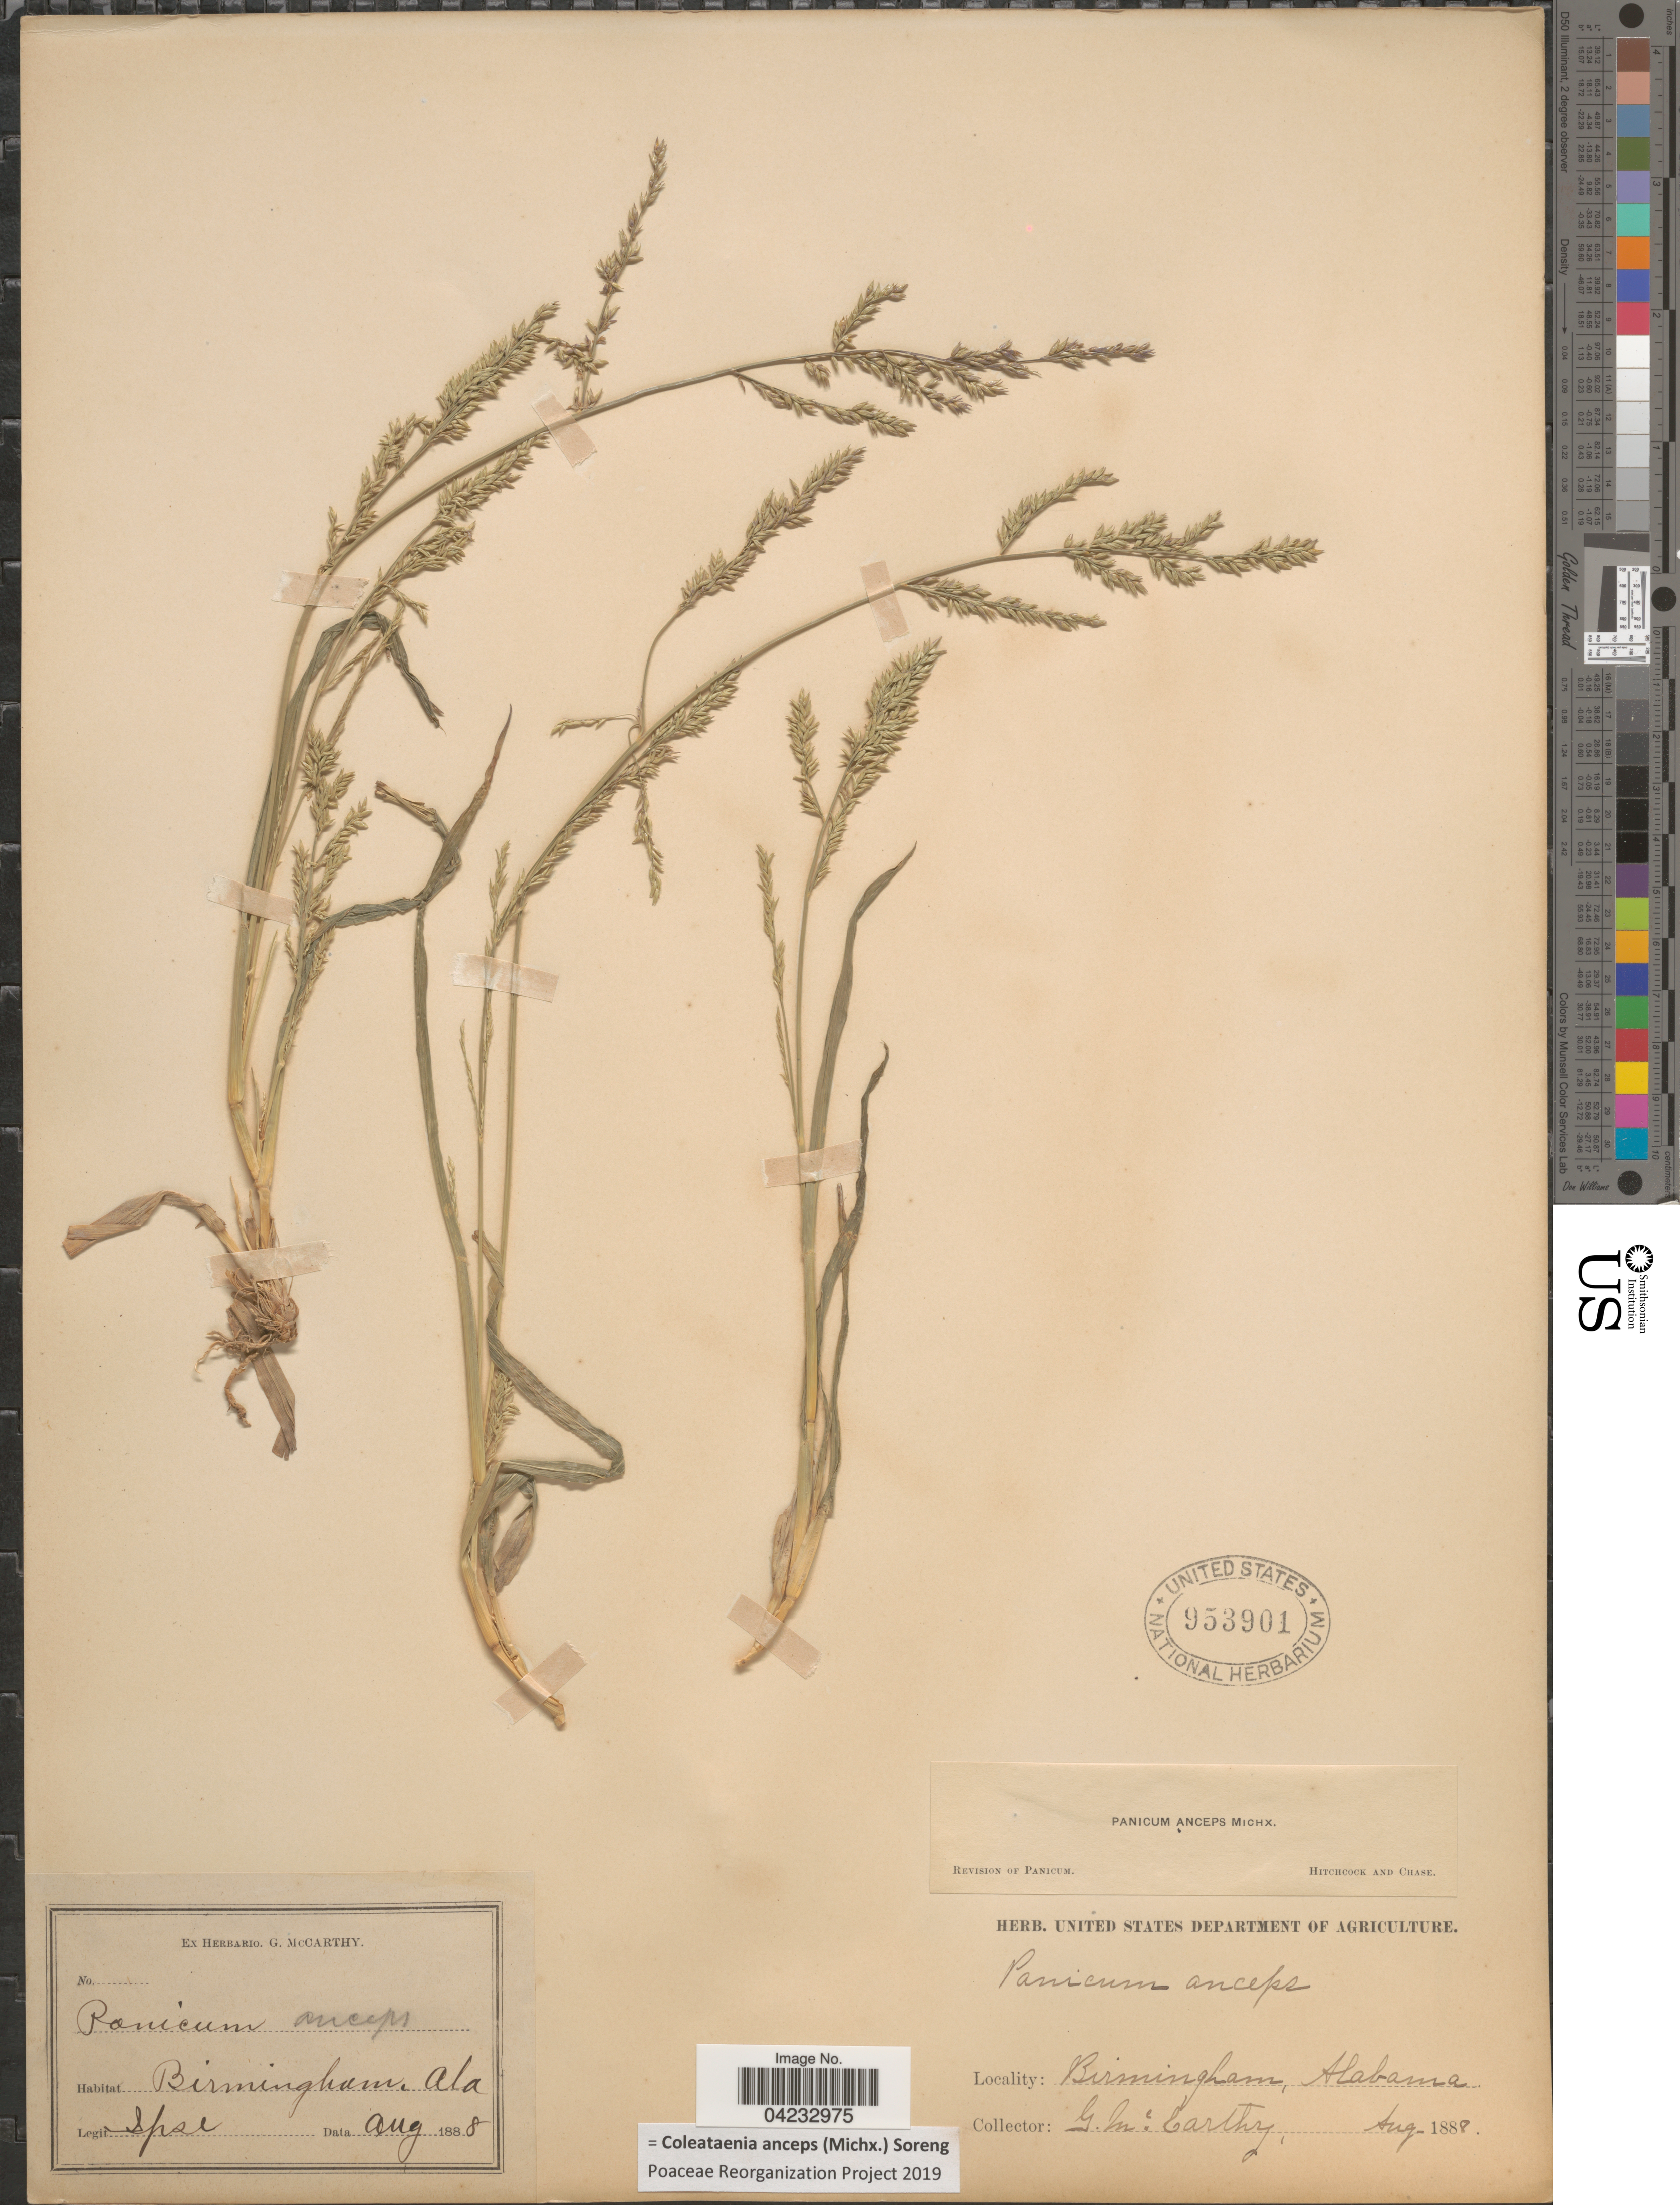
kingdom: Plantae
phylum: Tracheophyta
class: Liliopsida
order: Poales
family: Poaceae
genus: Coleataenia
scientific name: Coleataenia anceps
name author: (Michx.) Soreng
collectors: G. McCarthy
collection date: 1888-08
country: United States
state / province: Alabama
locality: Birmingham.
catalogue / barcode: US 953901